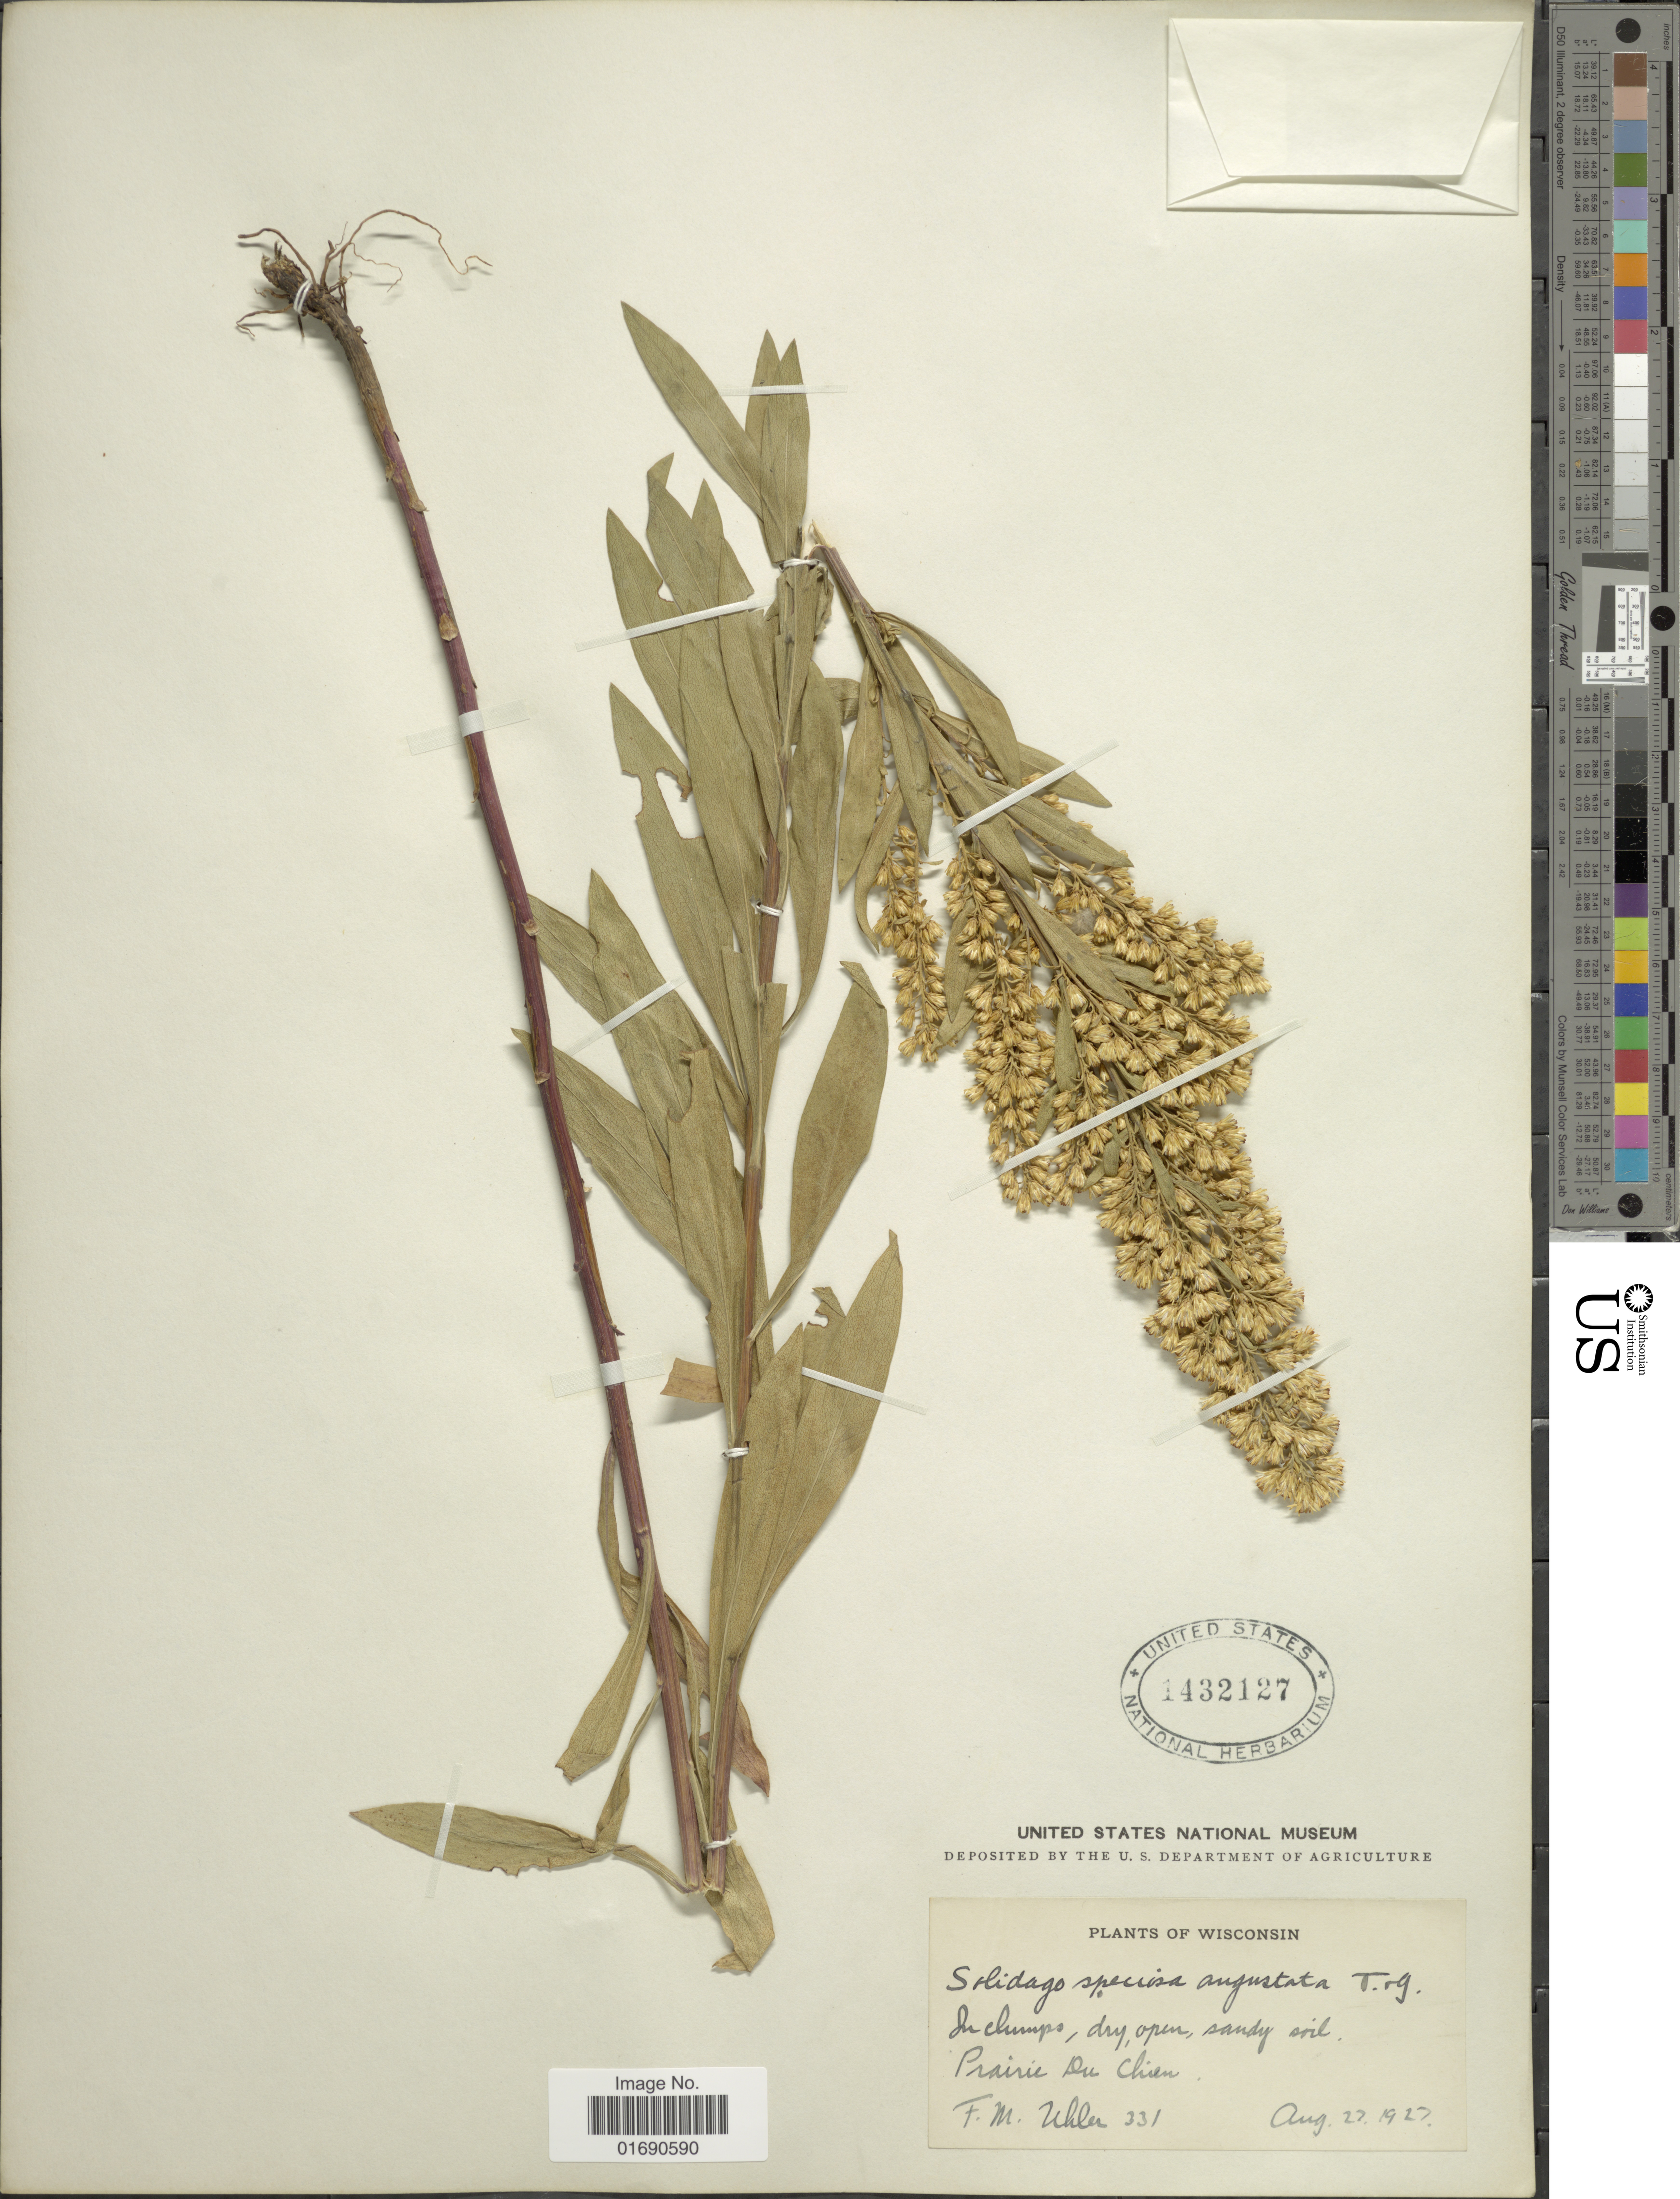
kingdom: Plantae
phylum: Tracheophyta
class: Magnoliopsida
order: Asterales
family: Asteraceae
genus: Solidago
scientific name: Solidago speciosa var. angustata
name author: Torr. & A. Gray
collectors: F. M. Uhler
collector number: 331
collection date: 1927-08-27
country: United States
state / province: Wisconsin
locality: In clumps, dry open, sandy soil, Prairie Du Chien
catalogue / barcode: US 1432127